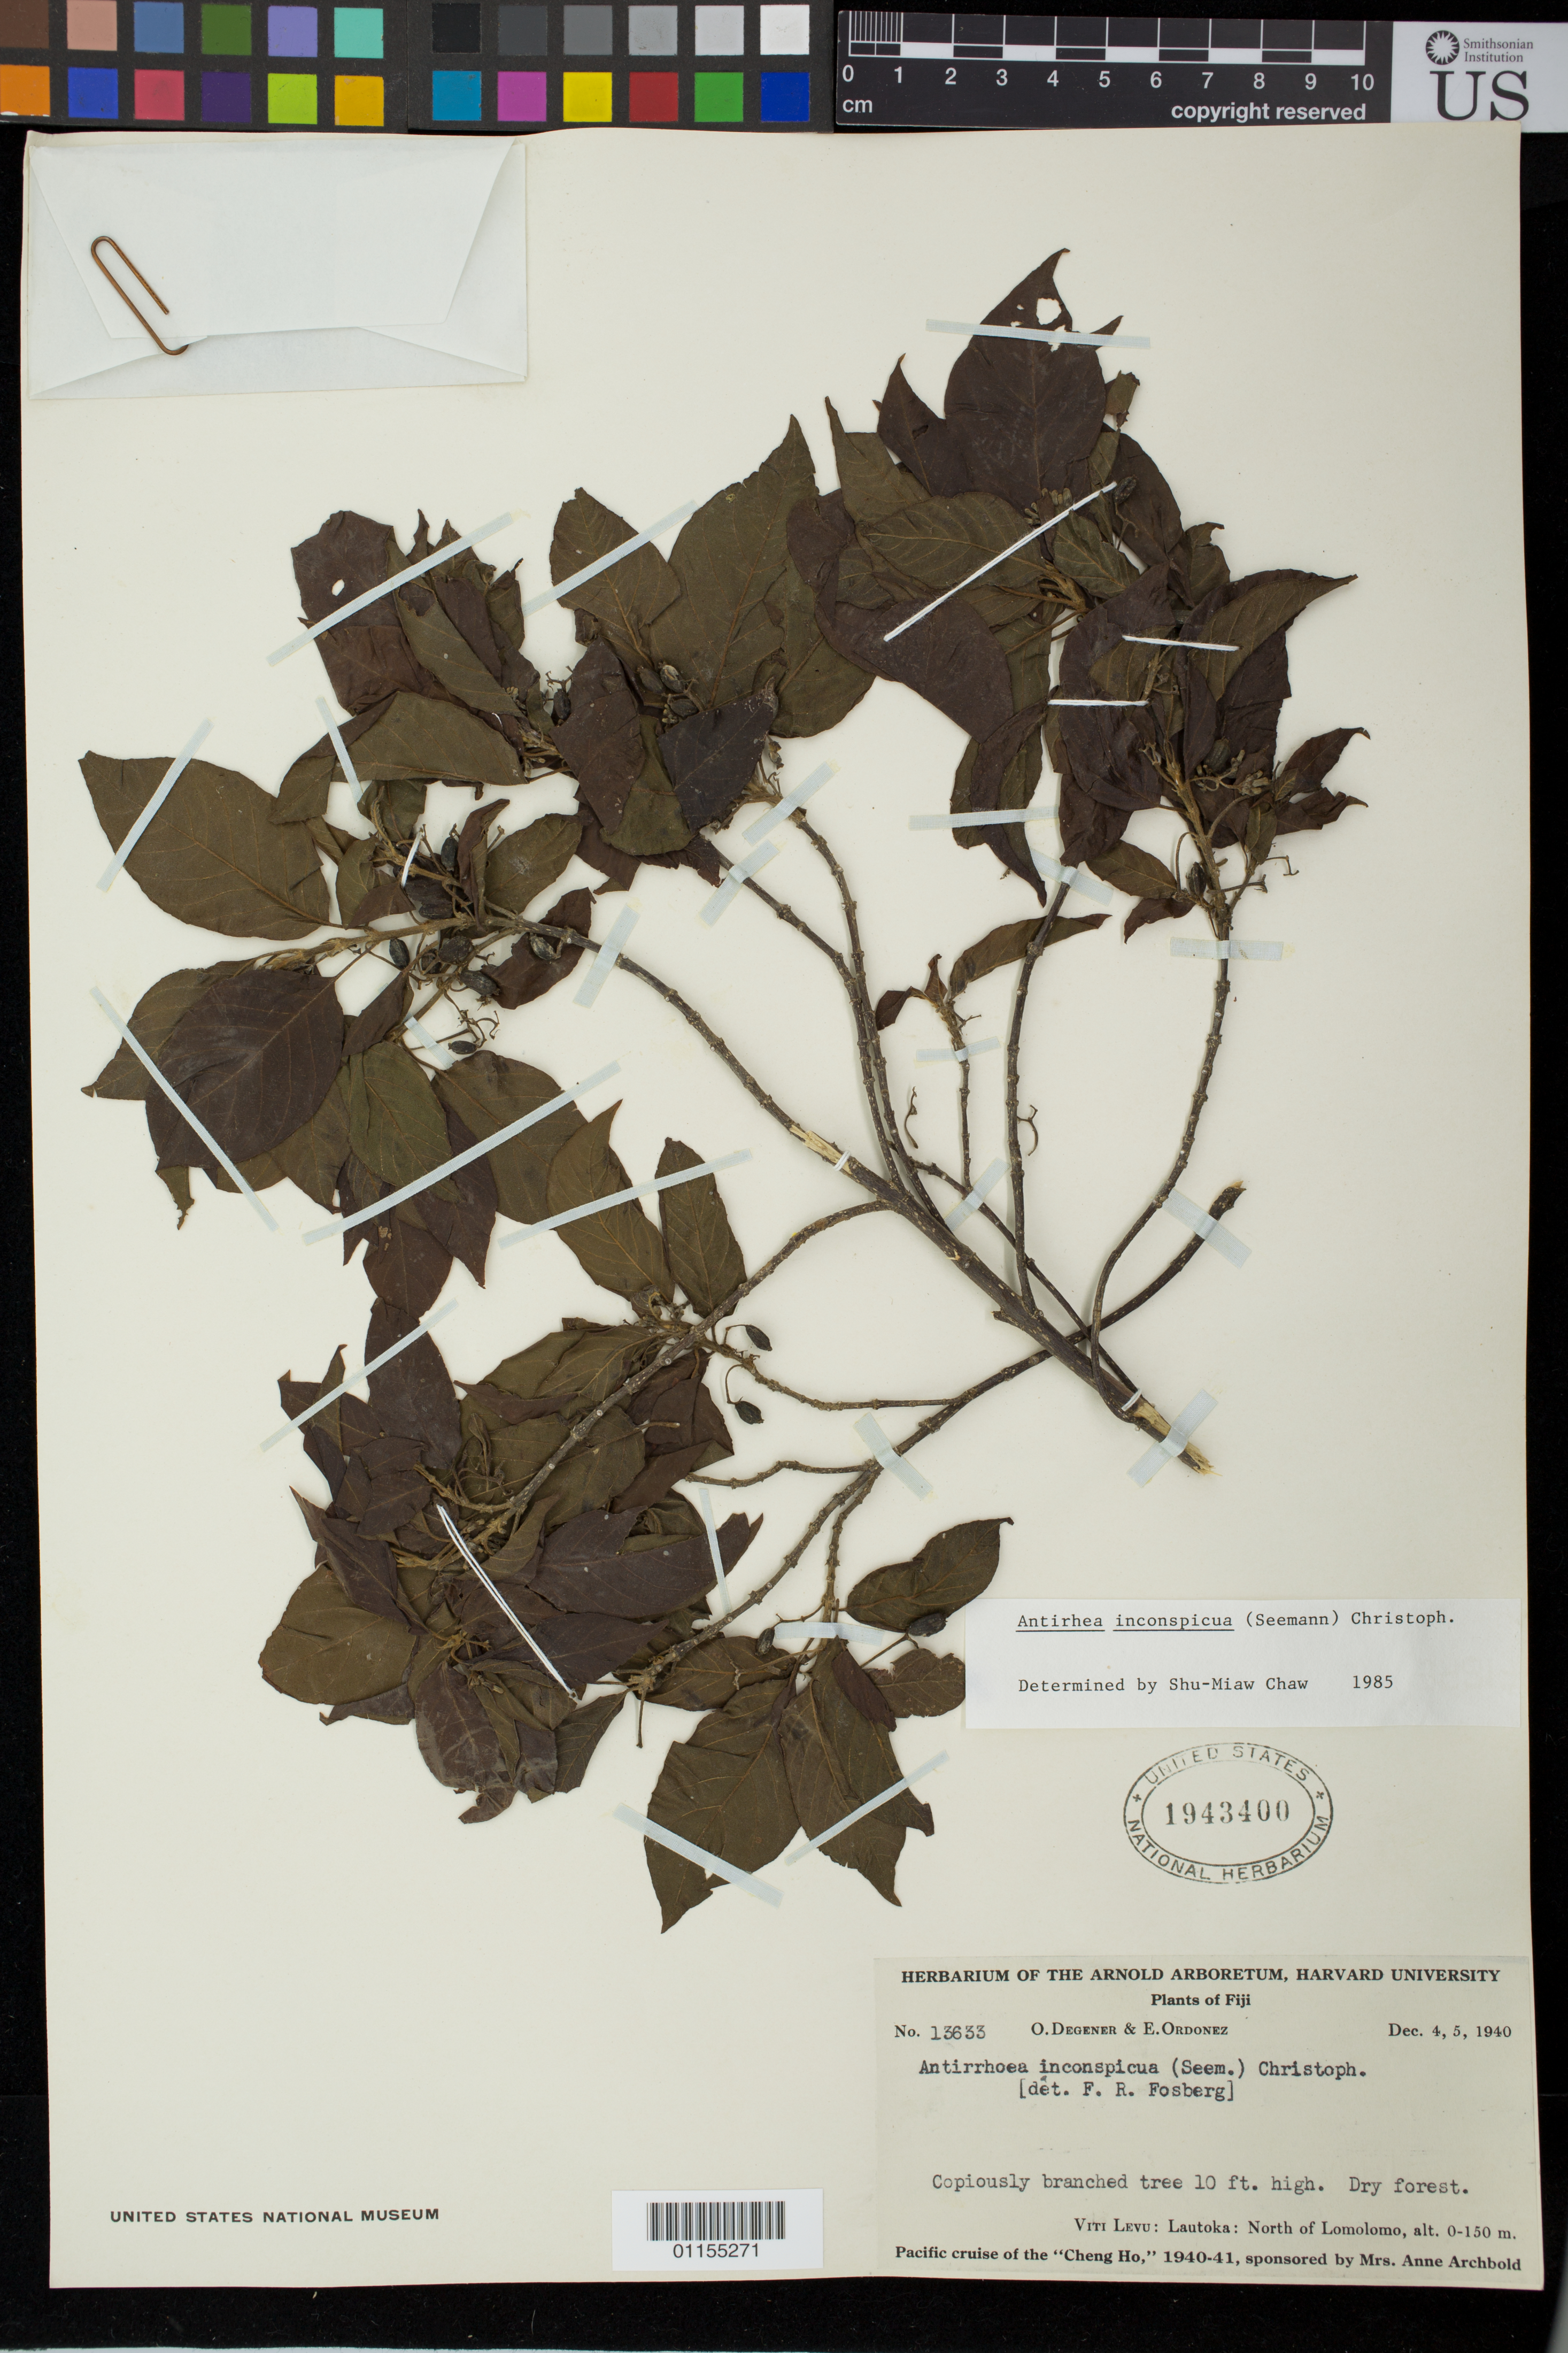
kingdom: Plantae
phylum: Tracheophyta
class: Magnoliopsida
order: Gentianales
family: Rubiaceae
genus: Antirhea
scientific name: Antirhea inconspicua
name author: (Seem.) Christoph.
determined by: Chaw, S. M.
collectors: O. Degener & E. Ordonez.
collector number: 13633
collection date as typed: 04 Dec 1940 to 05 Dec 1940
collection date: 1940-12-04/1940-12-05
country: Fiji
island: Viti Levu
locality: Lautoka: North of Lomolomo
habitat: dry forest.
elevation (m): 0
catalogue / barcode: US 1943400